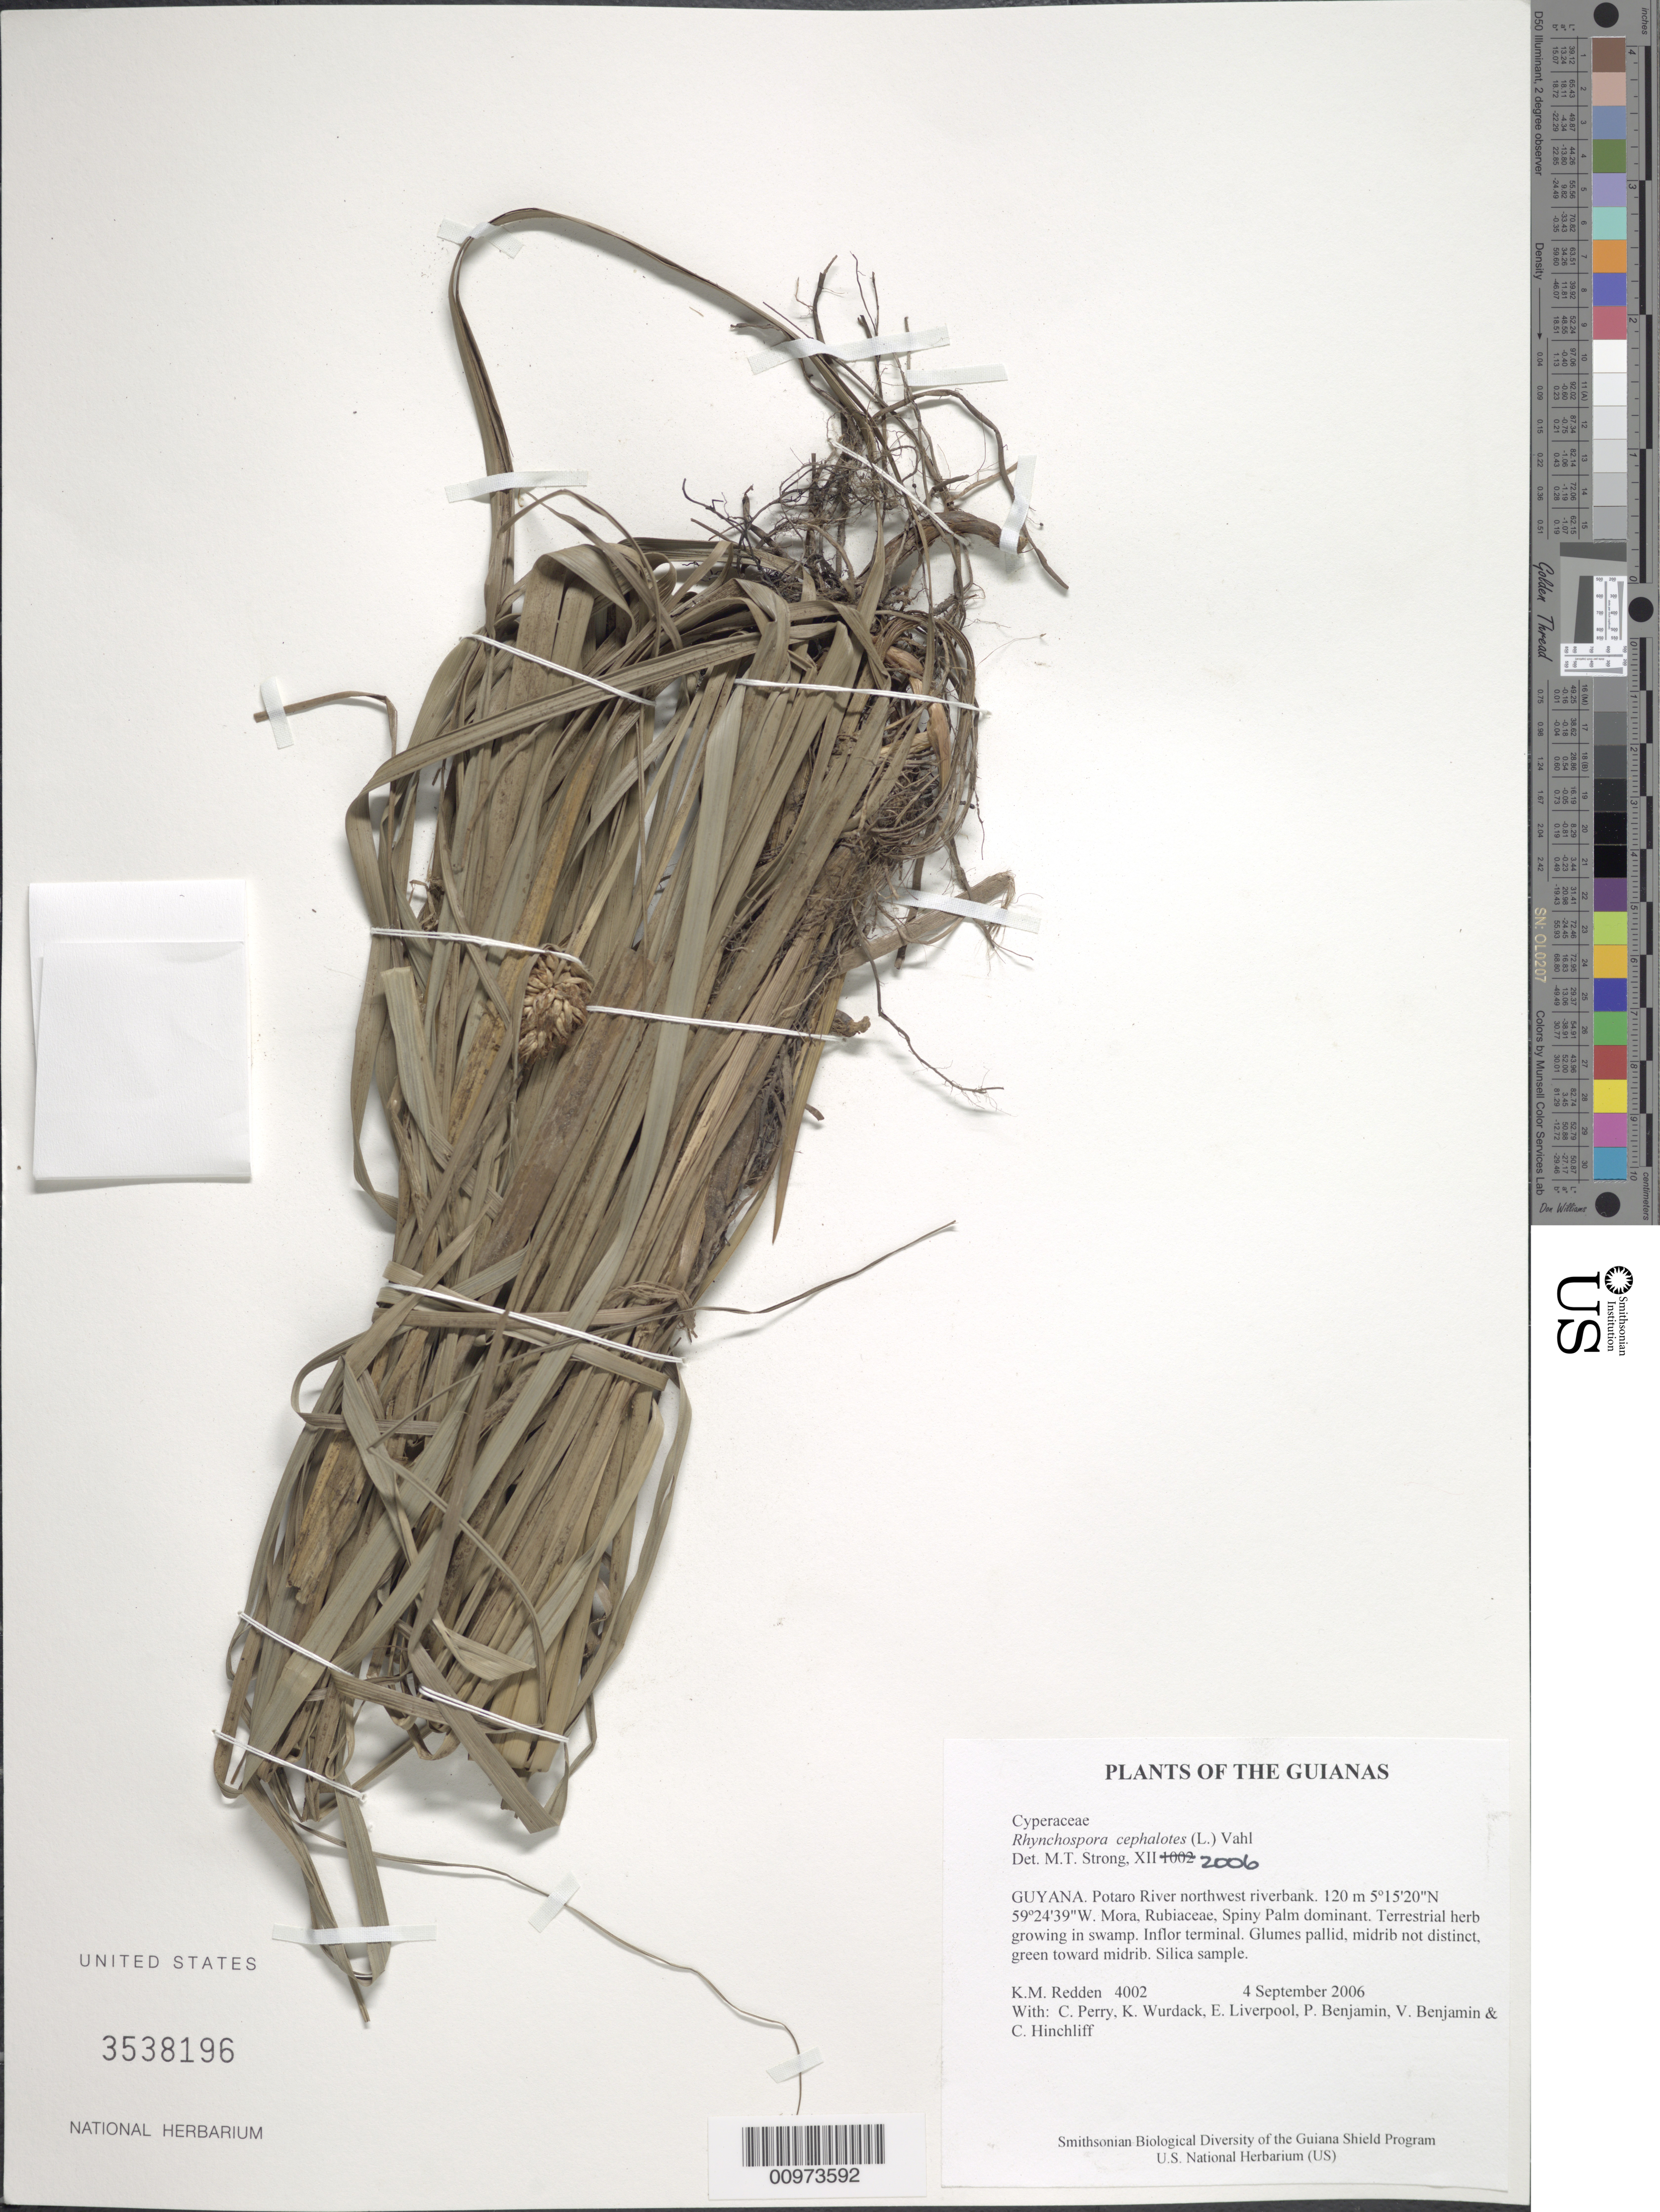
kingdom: Plantae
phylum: Tracheophyta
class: Liliopsida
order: Poales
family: Cyperaceae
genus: Rhynchospora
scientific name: Rhynchospora cephalotes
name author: (L.) Vahl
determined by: Strong, M. T., (US), Smithsonian Institution - National Museum of Natural History (UNITED STATES)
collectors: K. M. Redden, C. Perry, K. Wurdack, E. Liverpool, P. Benjamin, V. Benjamin & C. E. Hinchliff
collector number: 4002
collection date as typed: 4 September 2006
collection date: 2006-09-04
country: Guyana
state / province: Potaro-Siparuni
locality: Potaro River northwest riverbank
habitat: Mora, Rubiaceae, Spiny Palm dominant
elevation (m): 120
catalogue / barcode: US 3538196